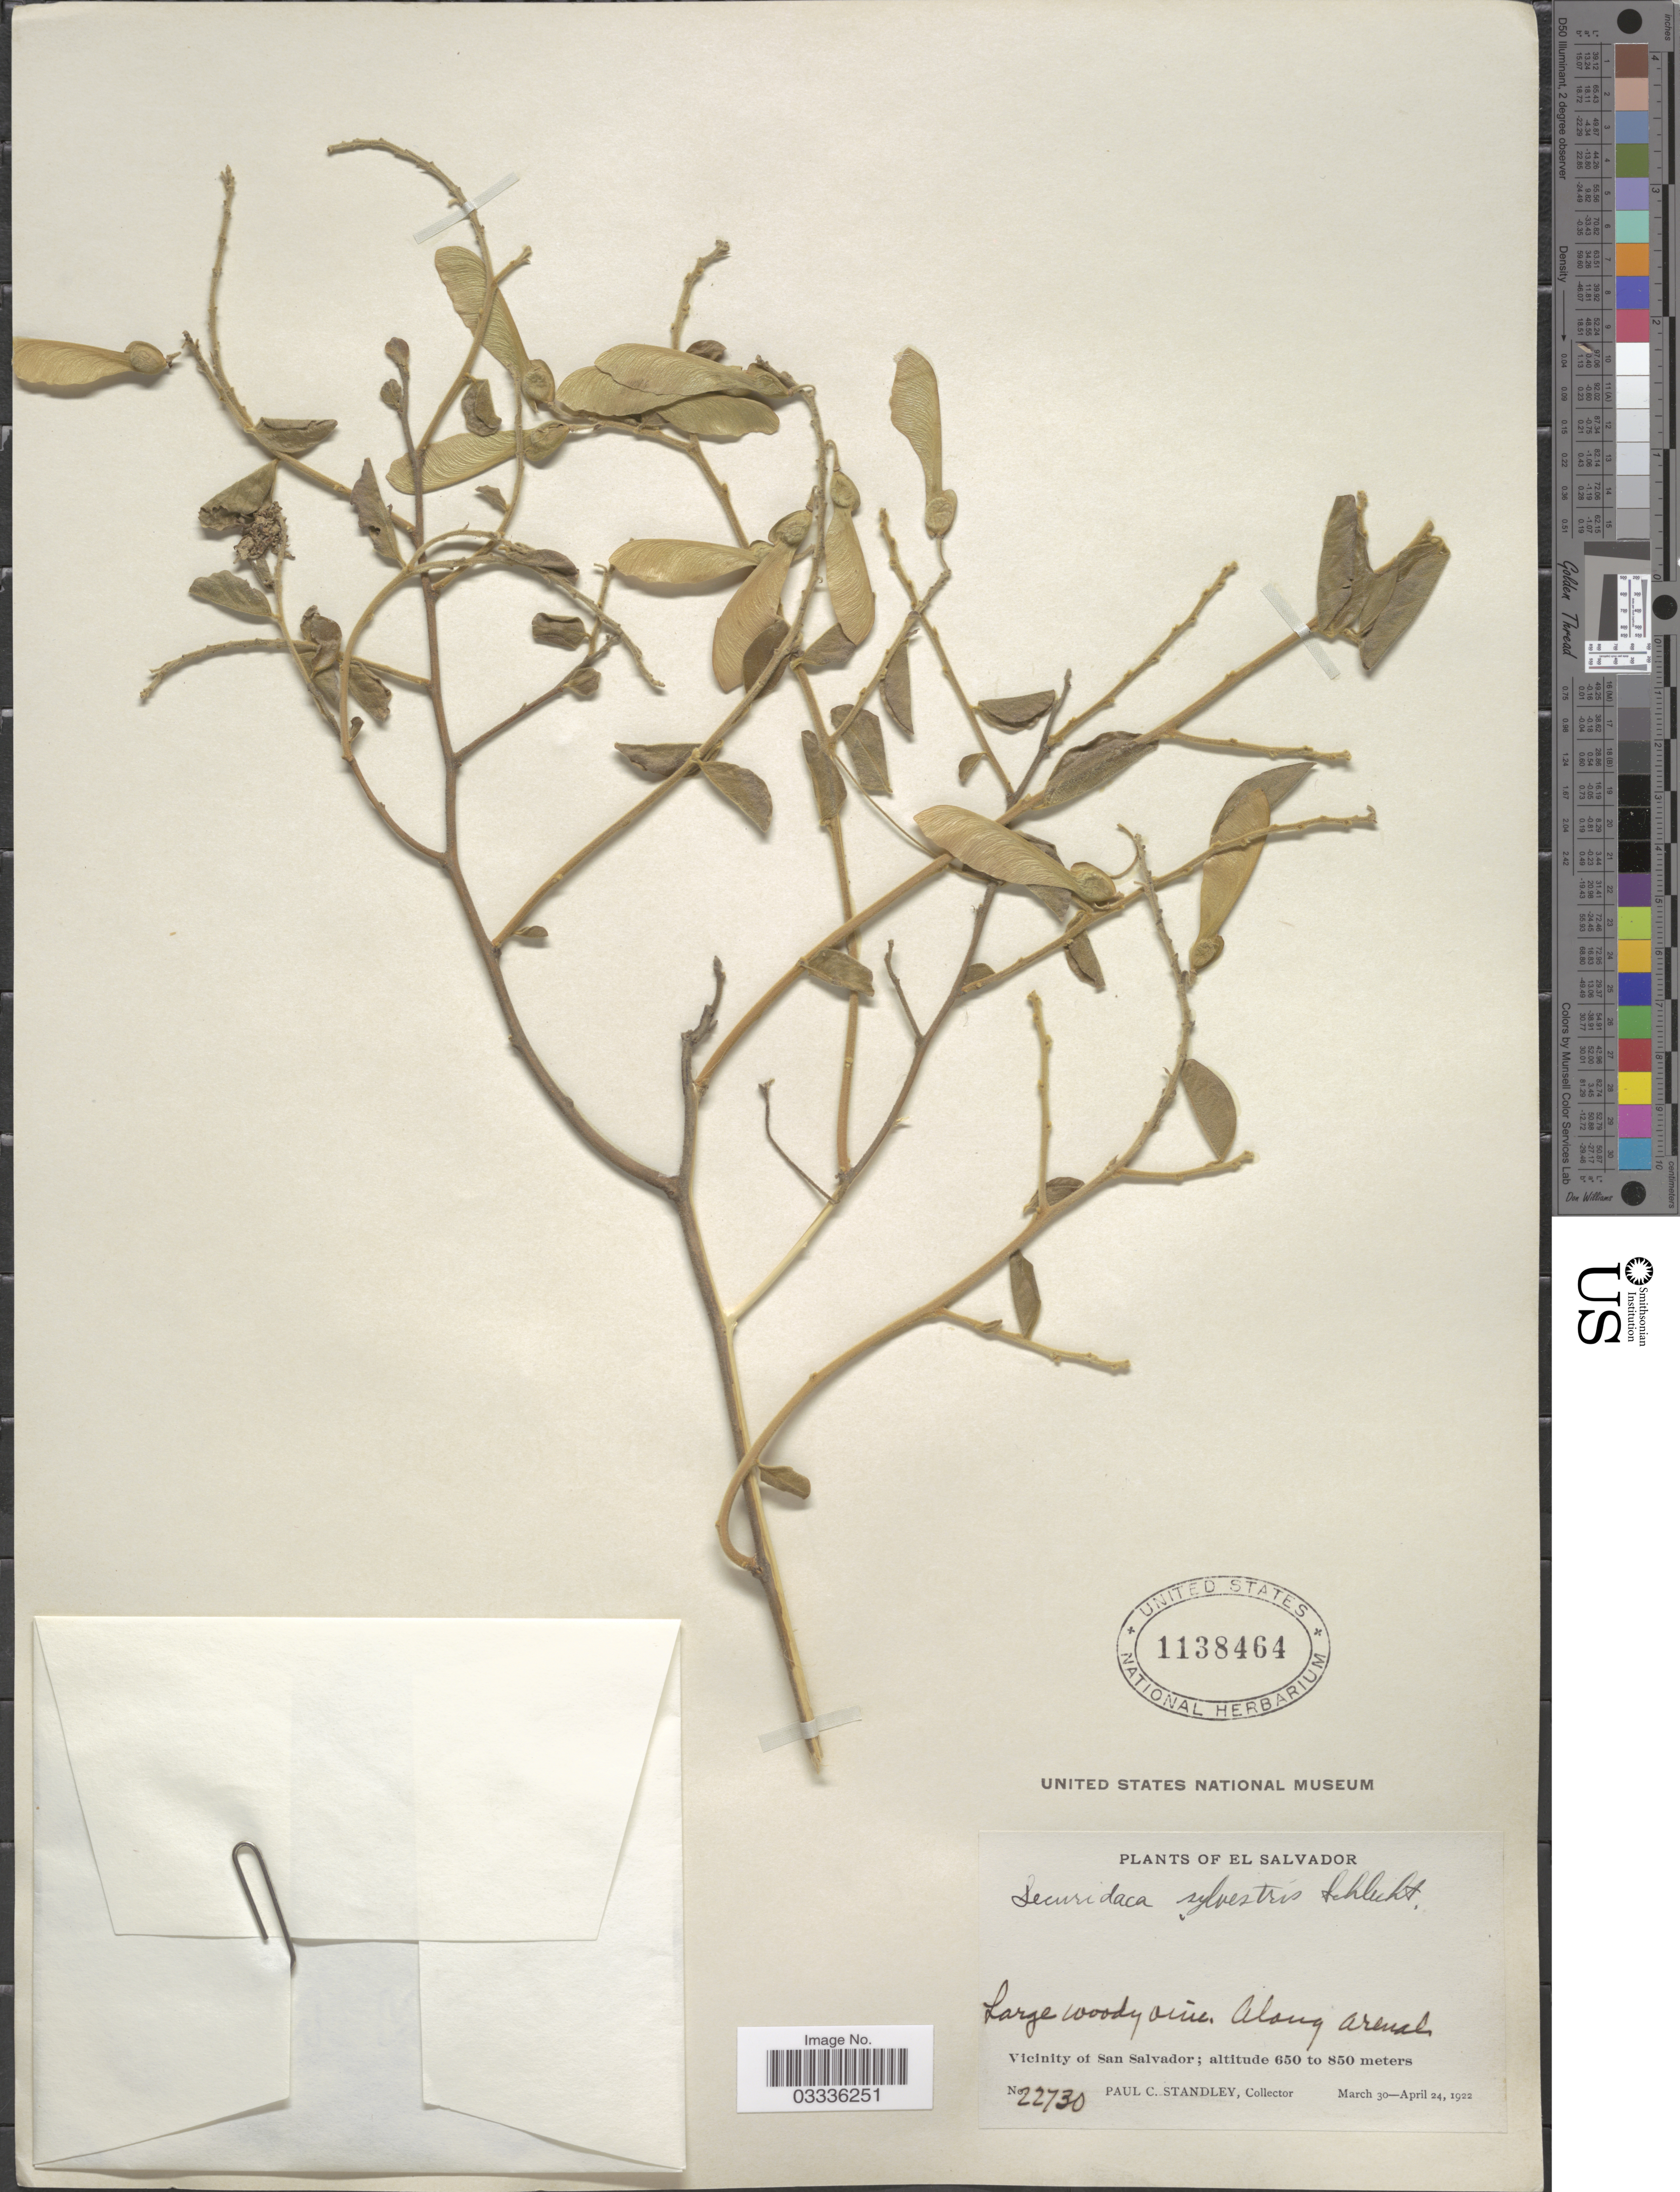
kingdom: Plantae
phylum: Tracheophyta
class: Magnoliopsida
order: Fabales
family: Polygalaceae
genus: Securidaca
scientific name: Securidaca sylvestris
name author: Schltdl.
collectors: P. C. Standley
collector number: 22730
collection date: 1922-03-30/1922-04-24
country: El Salvador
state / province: San Salvador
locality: Vicinity of San Salvador.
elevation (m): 650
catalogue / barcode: US 1138464